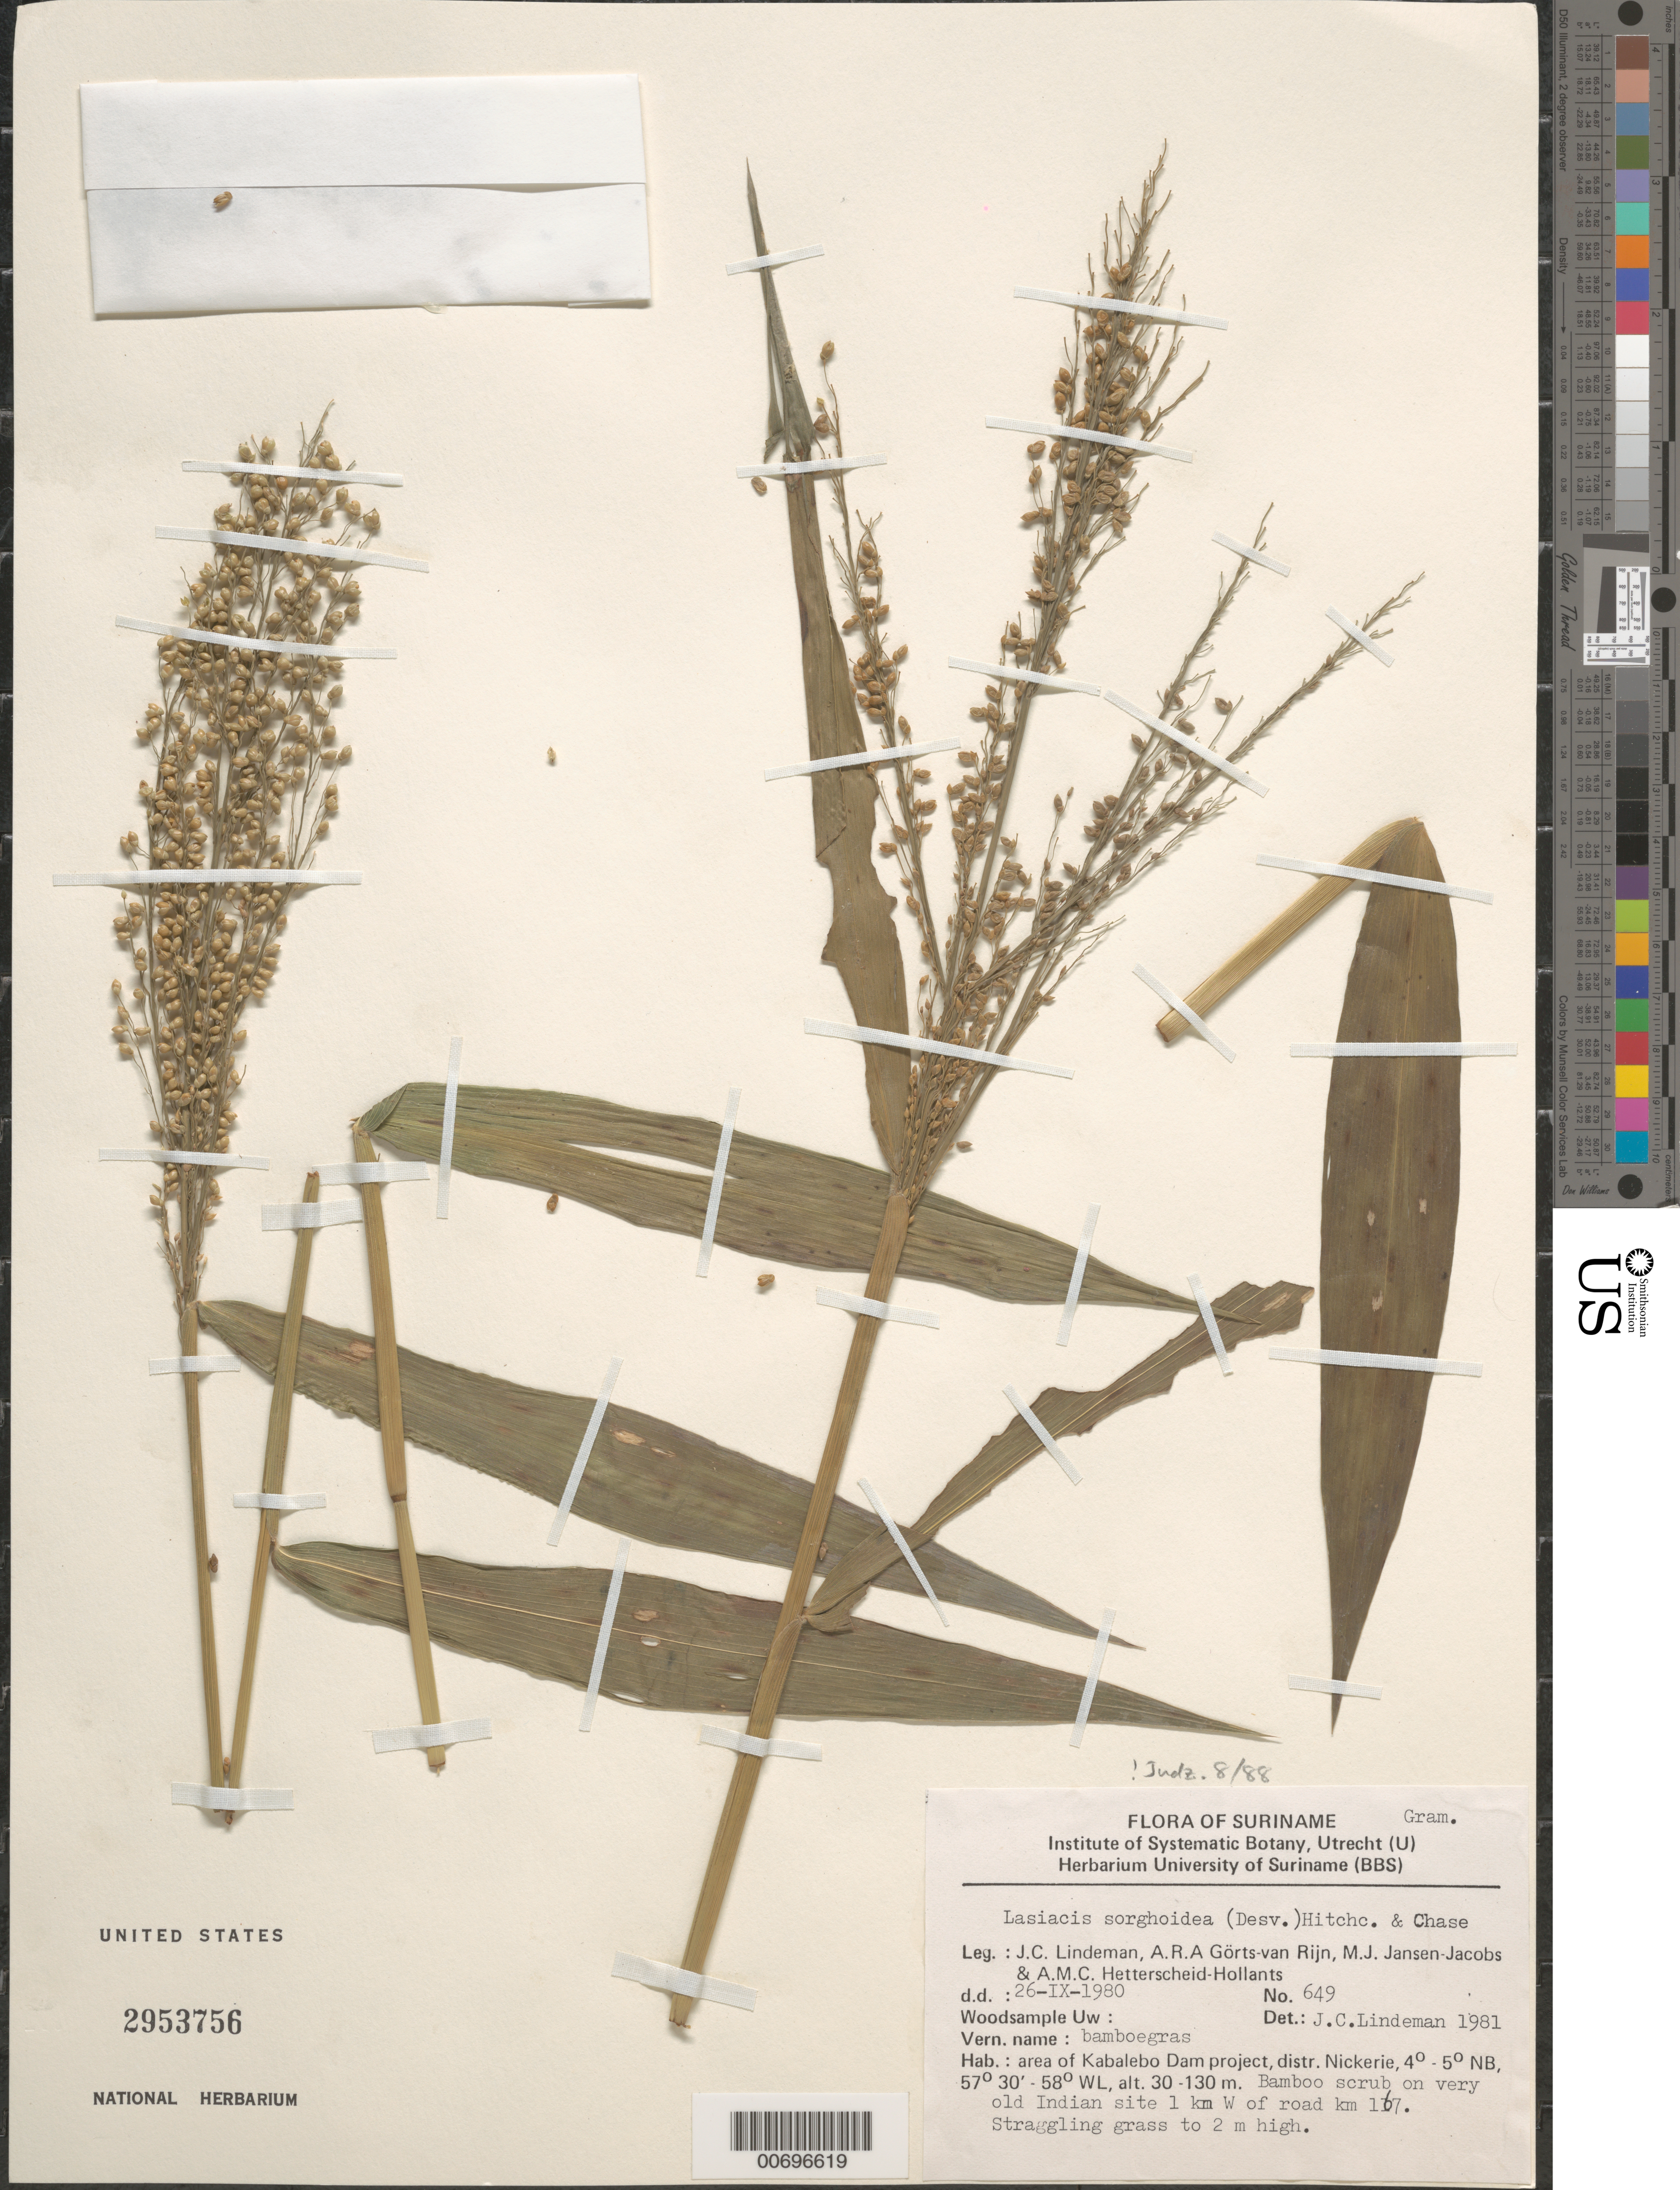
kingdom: Plantae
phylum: Tracheophyta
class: Liliopsida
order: Poales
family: Poaceae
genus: Lasiacis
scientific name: Lasiacis sorghoidea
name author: (Desv. ex Ham.) Hitchc. & Chase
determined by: Lindeman, J. C.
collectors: J. C. Lindeman, A. .R. A. Görts-van Rijn, M. J. Jansen-Jacobs & A. Hetterscheid-Hollants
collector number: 80 649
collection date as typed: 26-Sep-80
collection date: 1980-09-26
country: Suriname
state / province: Nickerie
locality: Kabalebo Dam project, 1 km W of road km 167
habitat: Very old Indian site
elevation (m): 30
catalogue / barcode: US 2953756